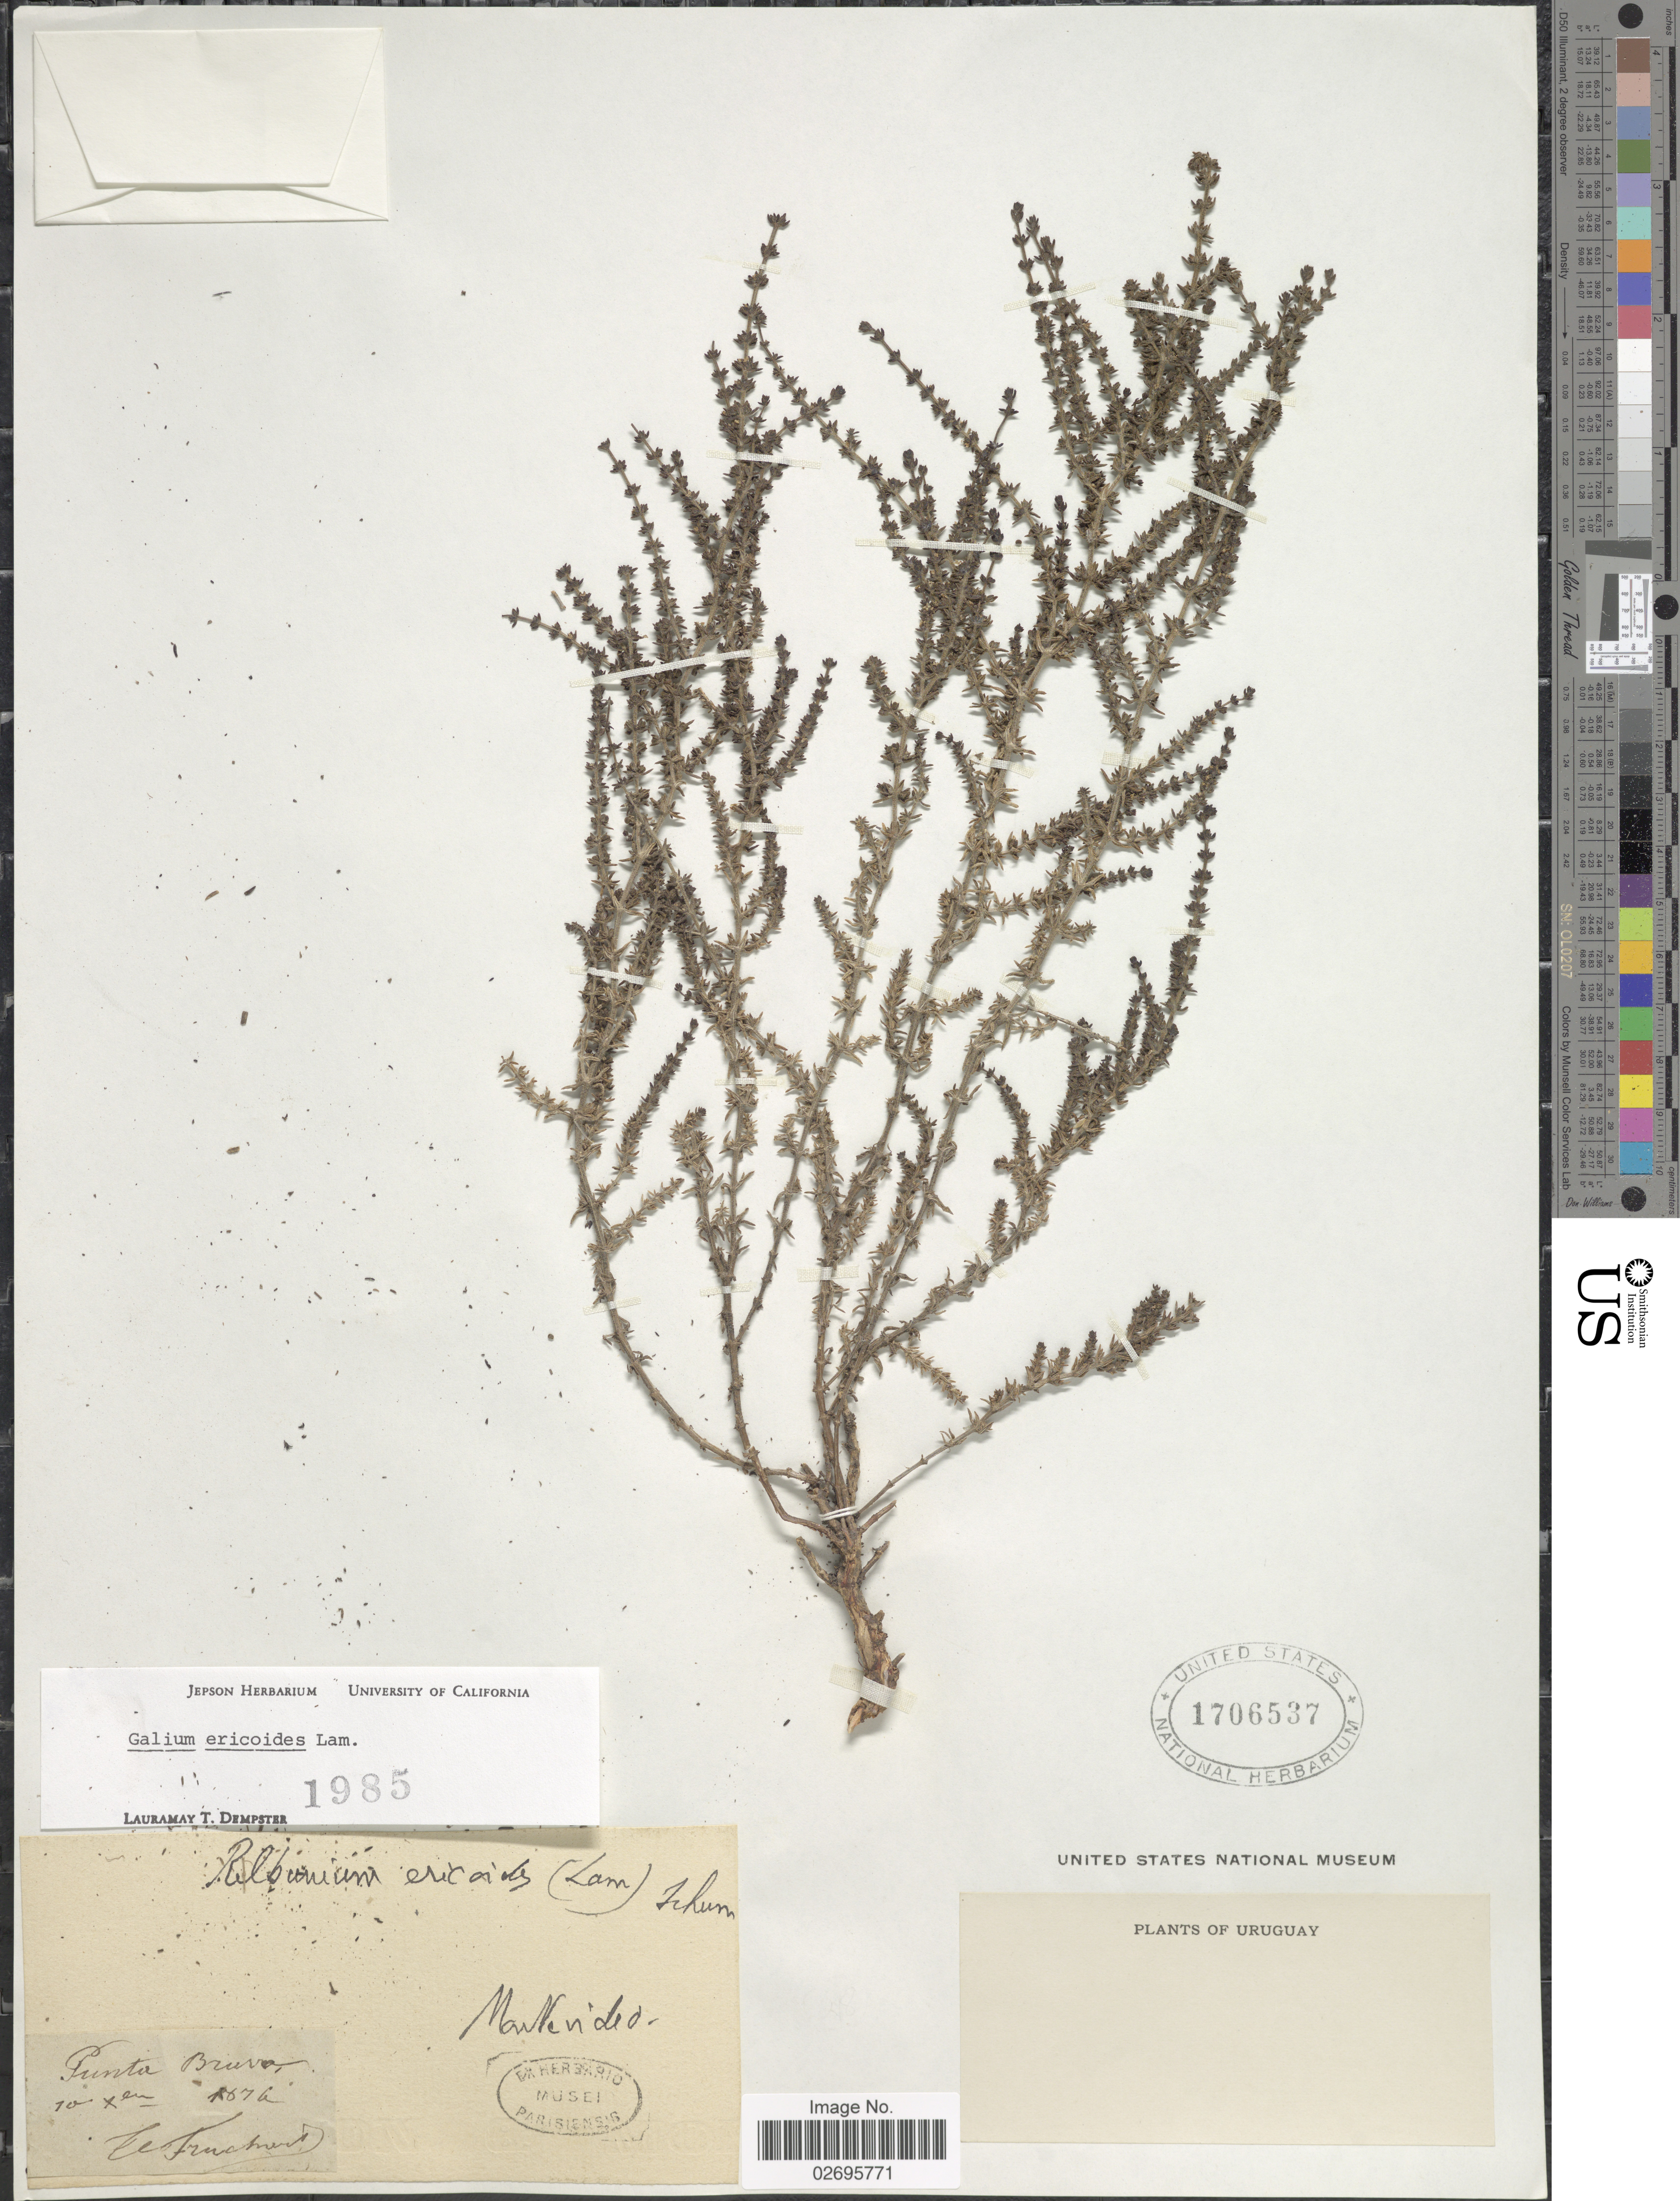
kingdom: Plantae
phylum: Tracheophyta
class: Magnoliopsida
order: Gentianales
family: Rubiaceae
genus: Galium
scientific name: Galium ericoides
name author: Lam.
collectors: -. Fruchard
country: Uruguay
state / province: Montevideo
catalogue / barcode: US 1706537